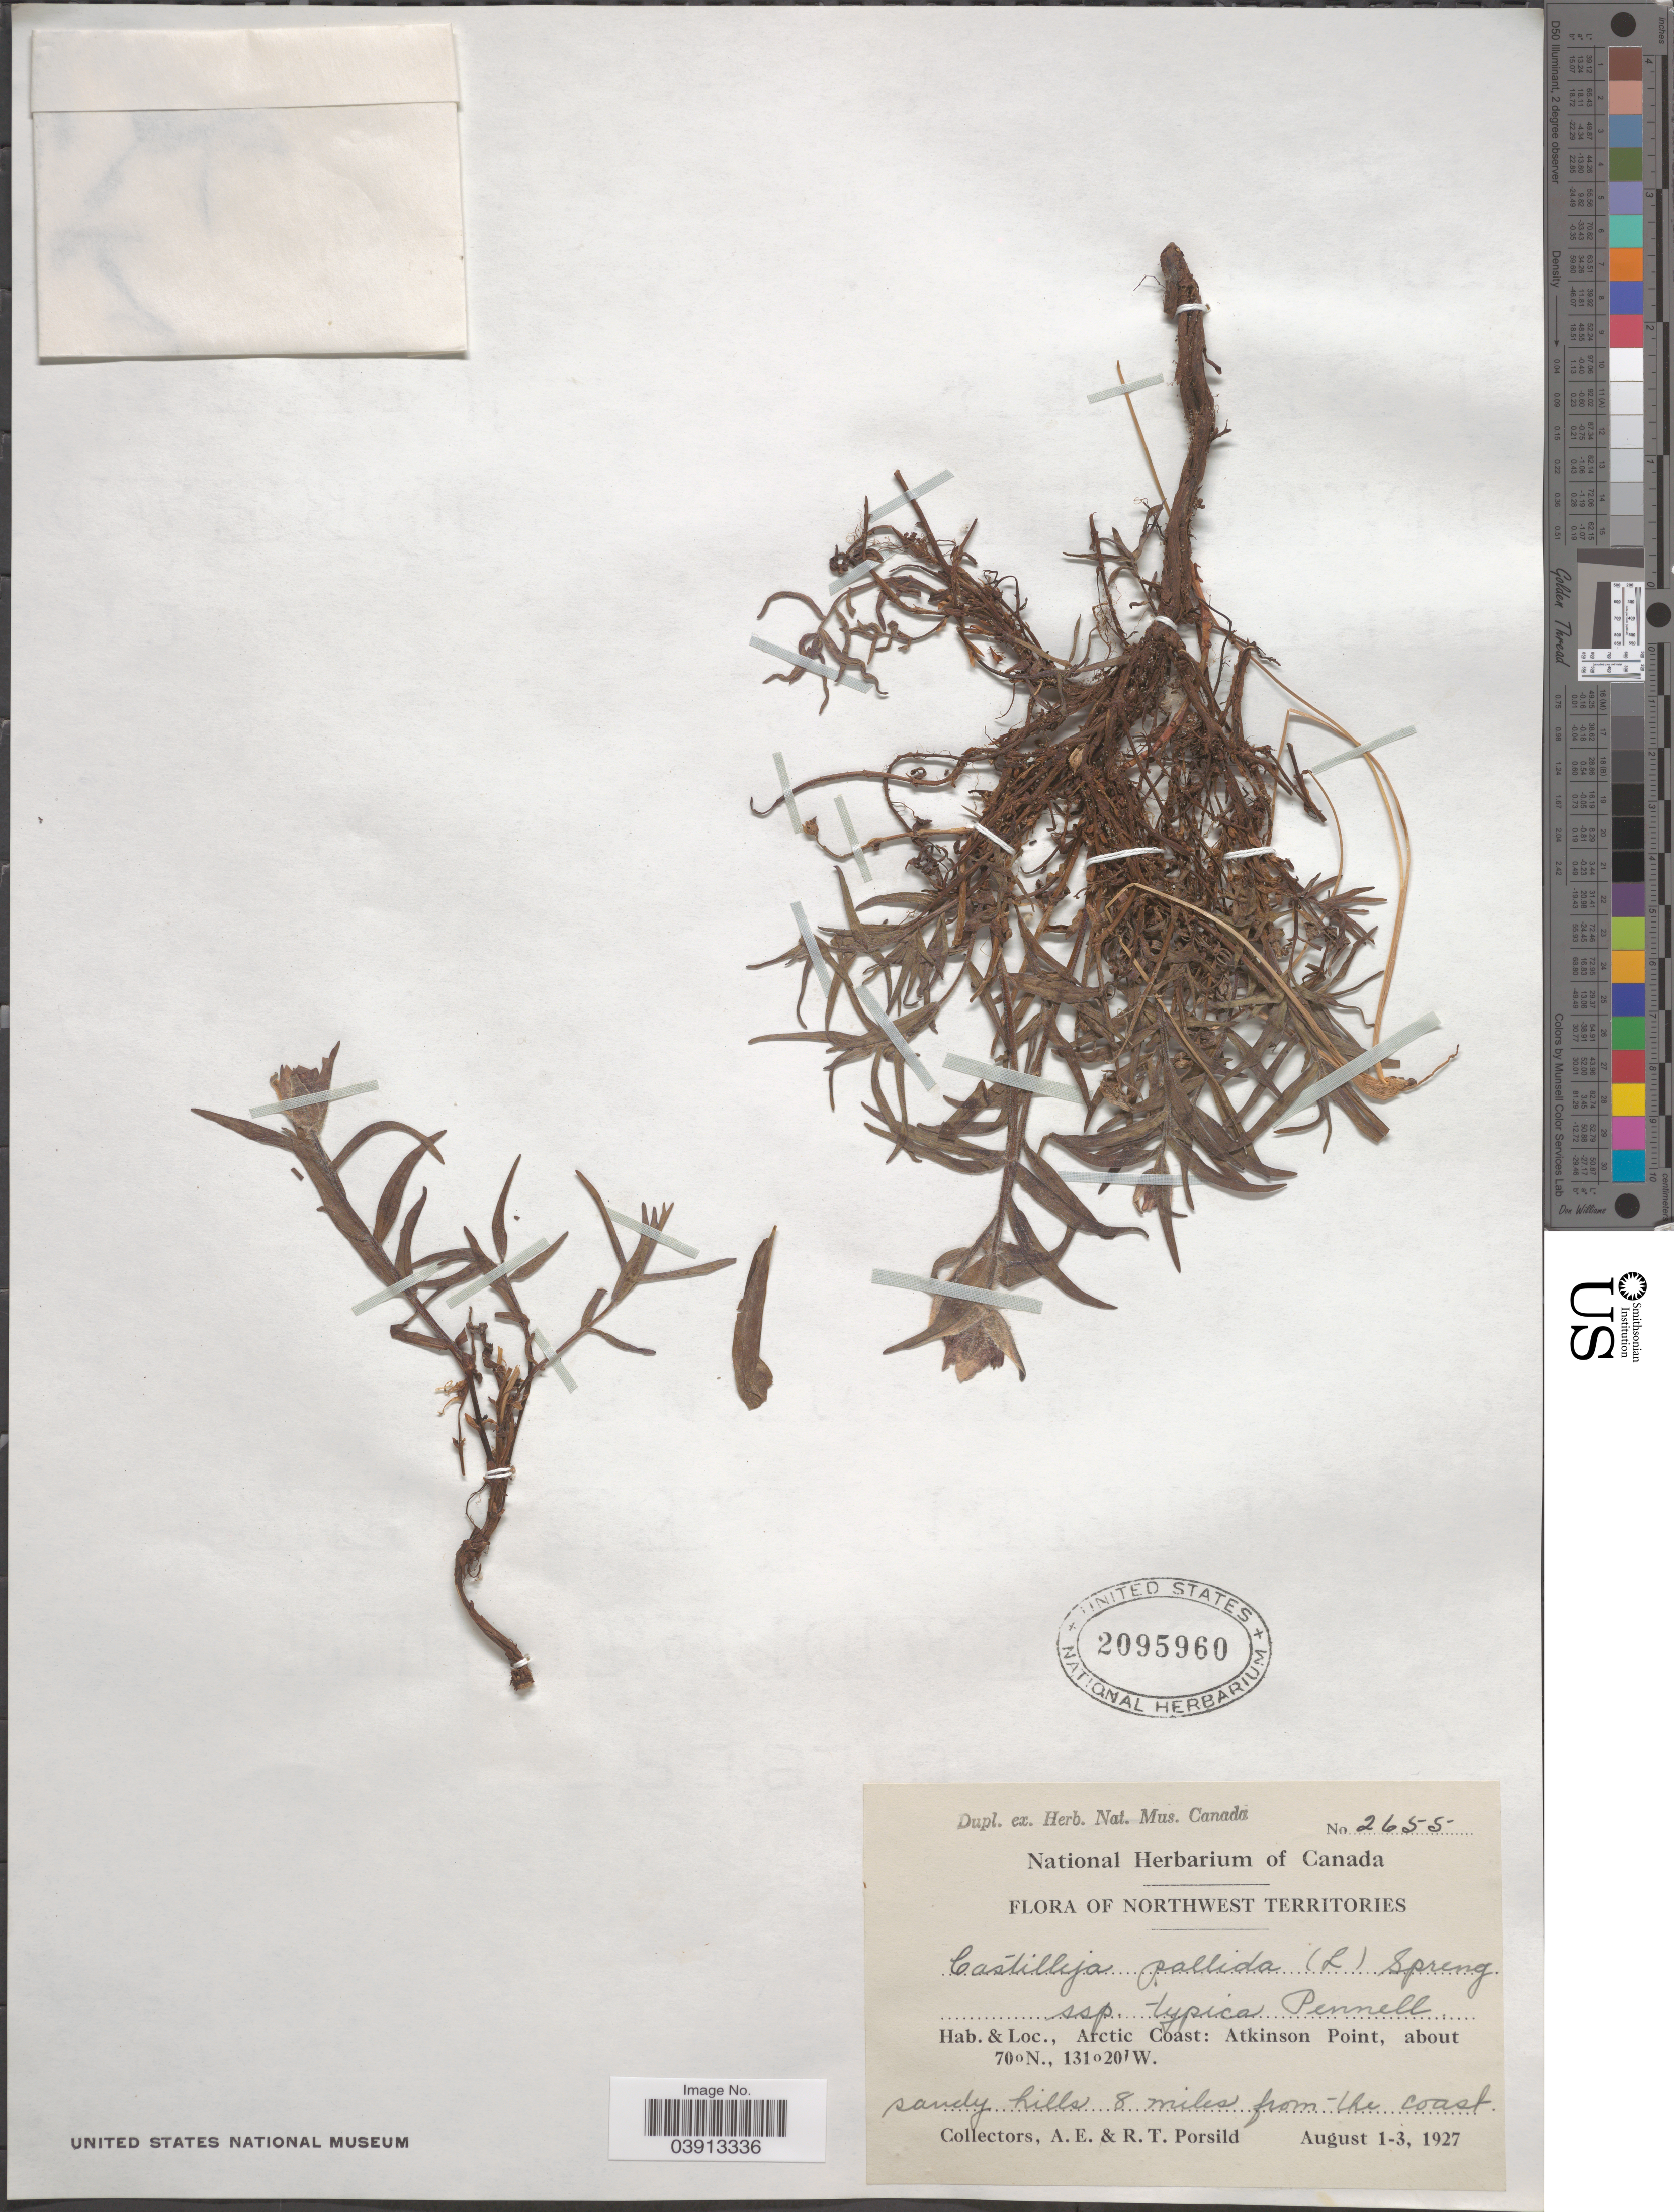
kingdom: Plantae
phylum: Tracheophyta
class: Magnoliopsida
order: Lamiales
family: Orobanchaceae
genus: Castilleja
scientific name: Castilleja pallida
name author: (L.) Spreng.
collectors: A. E. Porsild & R. T. Porsild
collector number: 2655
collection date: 1927-08-01/1927-08-03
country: Canada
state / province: Northwest Territories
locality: Arctic Coast: Atkinson Point, sandy hills 8 miles from the coast.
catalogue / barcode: US 2095960